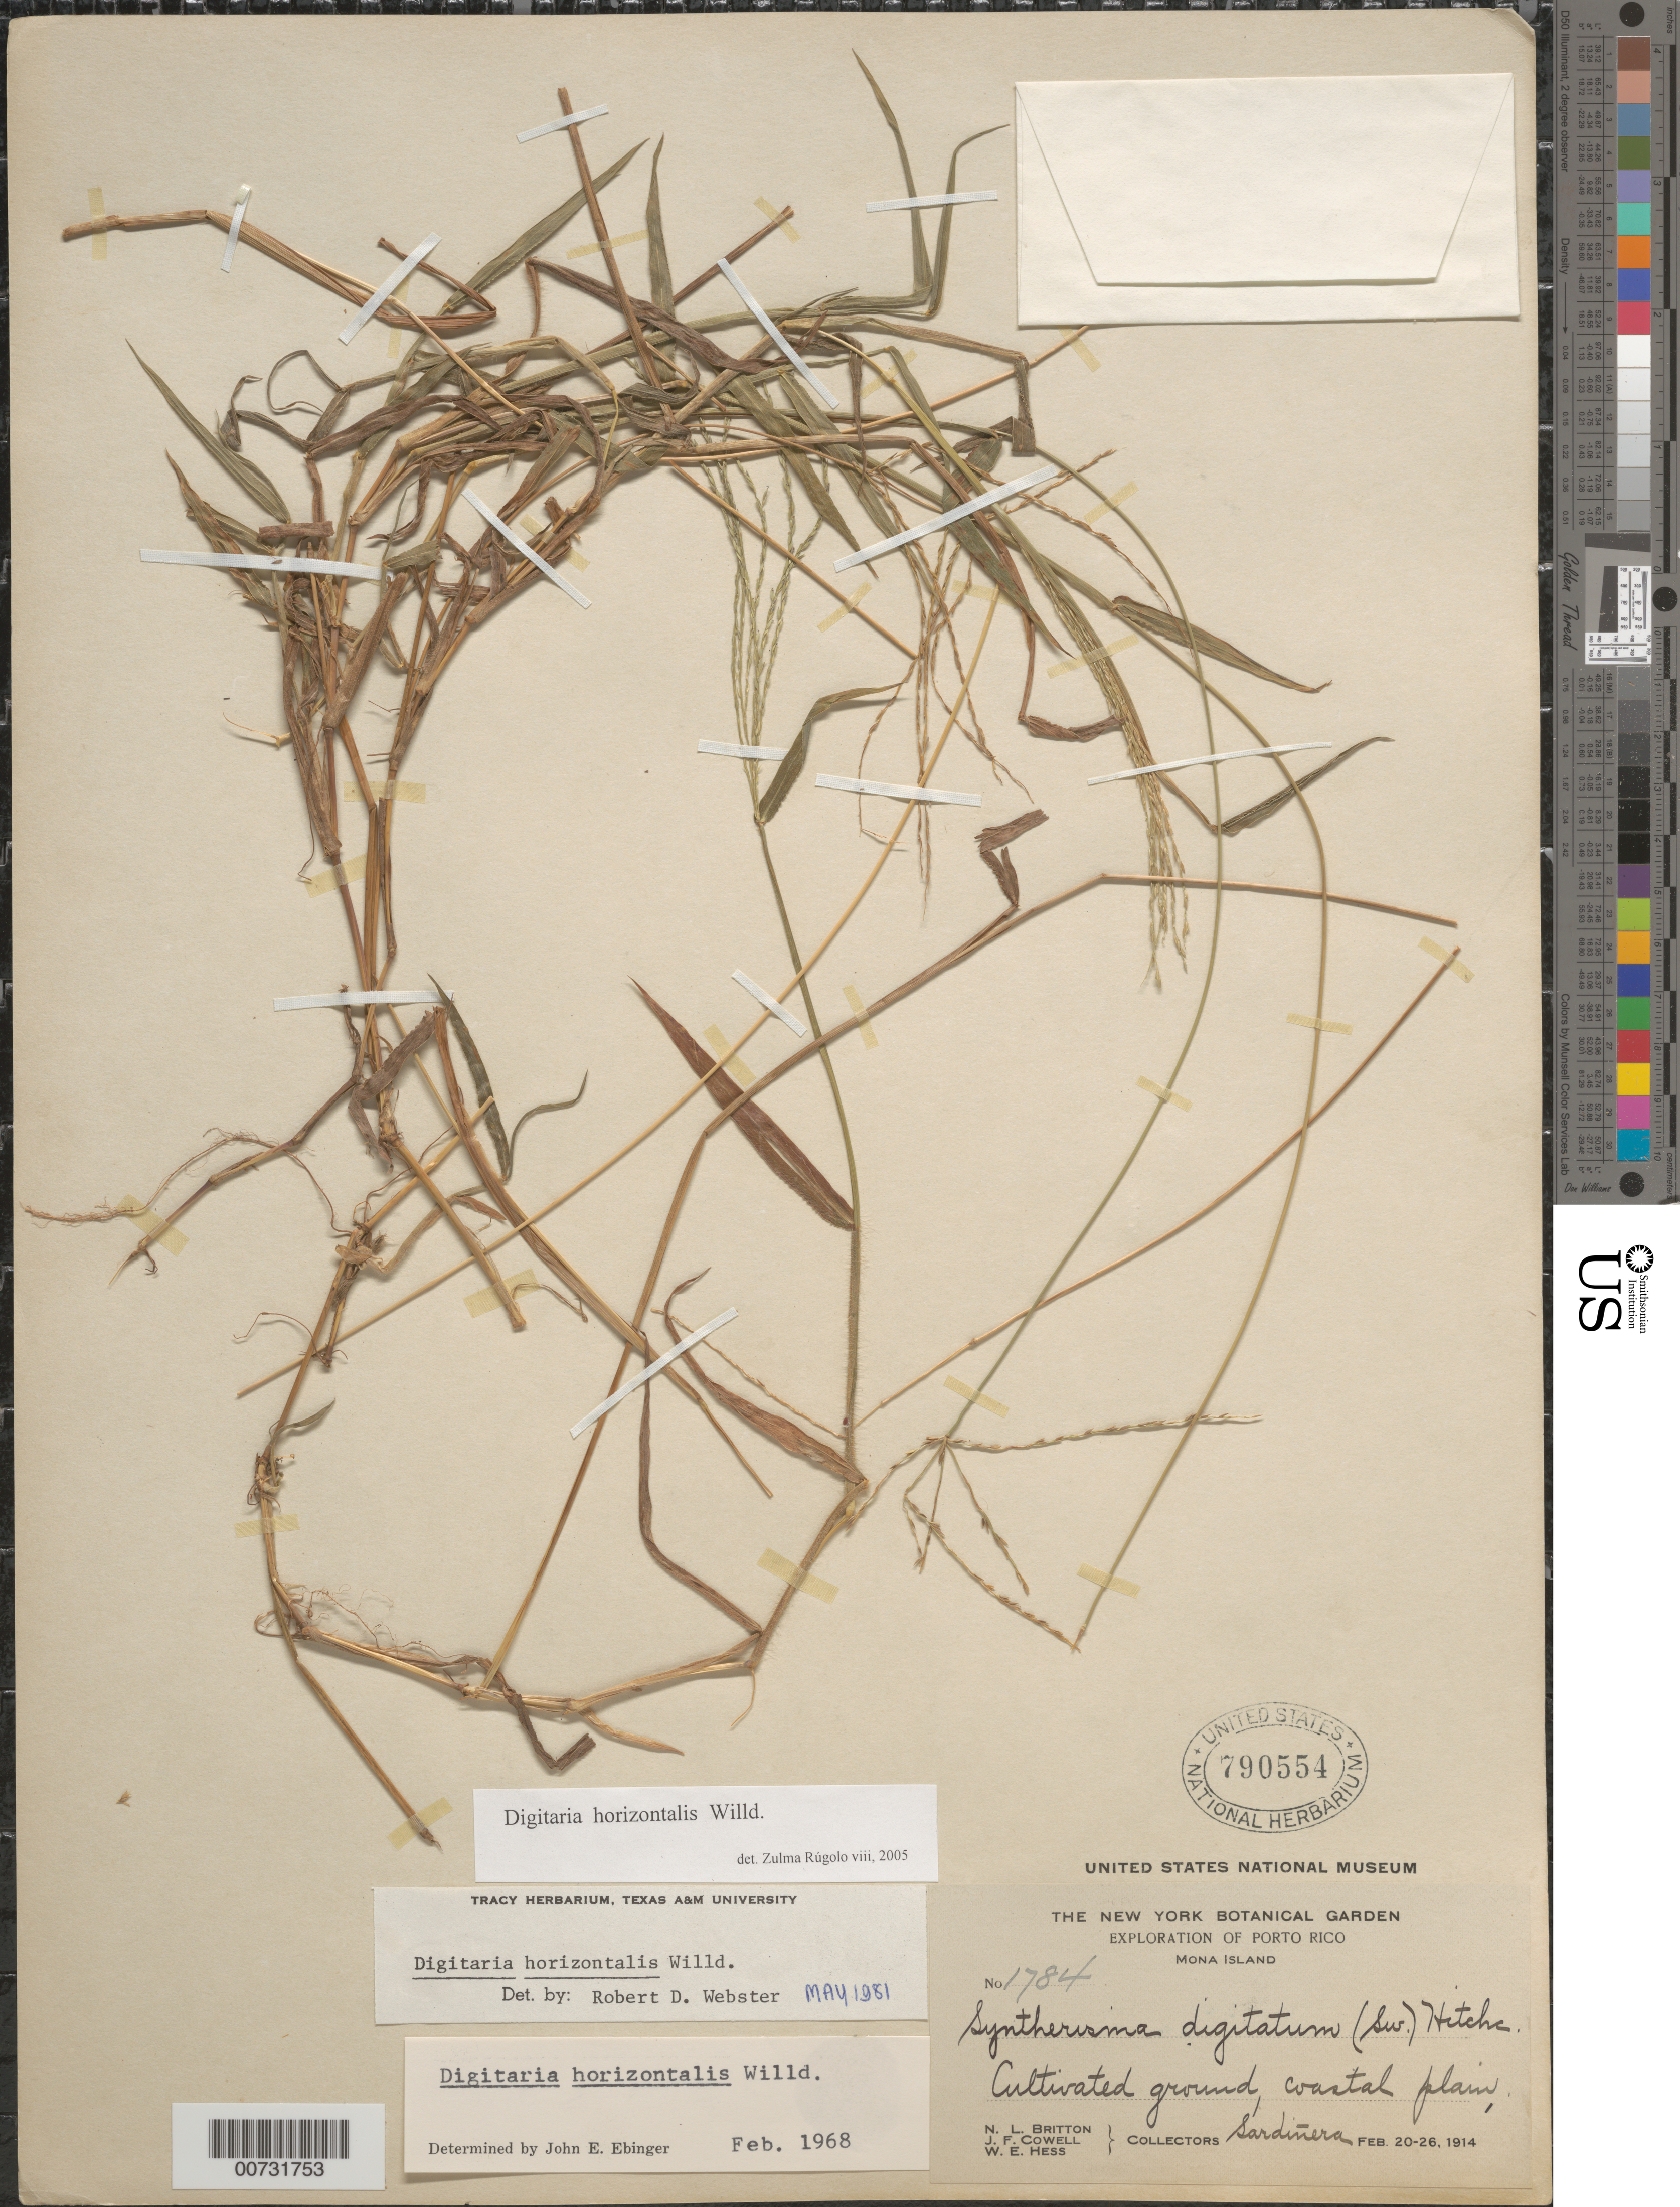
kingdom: Plantae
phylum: Tracheophyta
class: Liliopsida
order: Poales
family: Poaceae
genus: Digitaria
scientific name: Digitaria horizontalis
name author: Willd.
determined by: Webster, Robert D.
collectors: N. Britton, J. F. Cowell & W. Hess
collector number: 1784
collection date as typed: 20 Feb 1914 to 26 Feb 1914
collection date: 1914-02-20/1914-02-26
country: Puerto Rico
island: Mona I.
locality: Sardinera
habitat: Cultivated ground, coastal plain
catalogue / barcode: US 790554